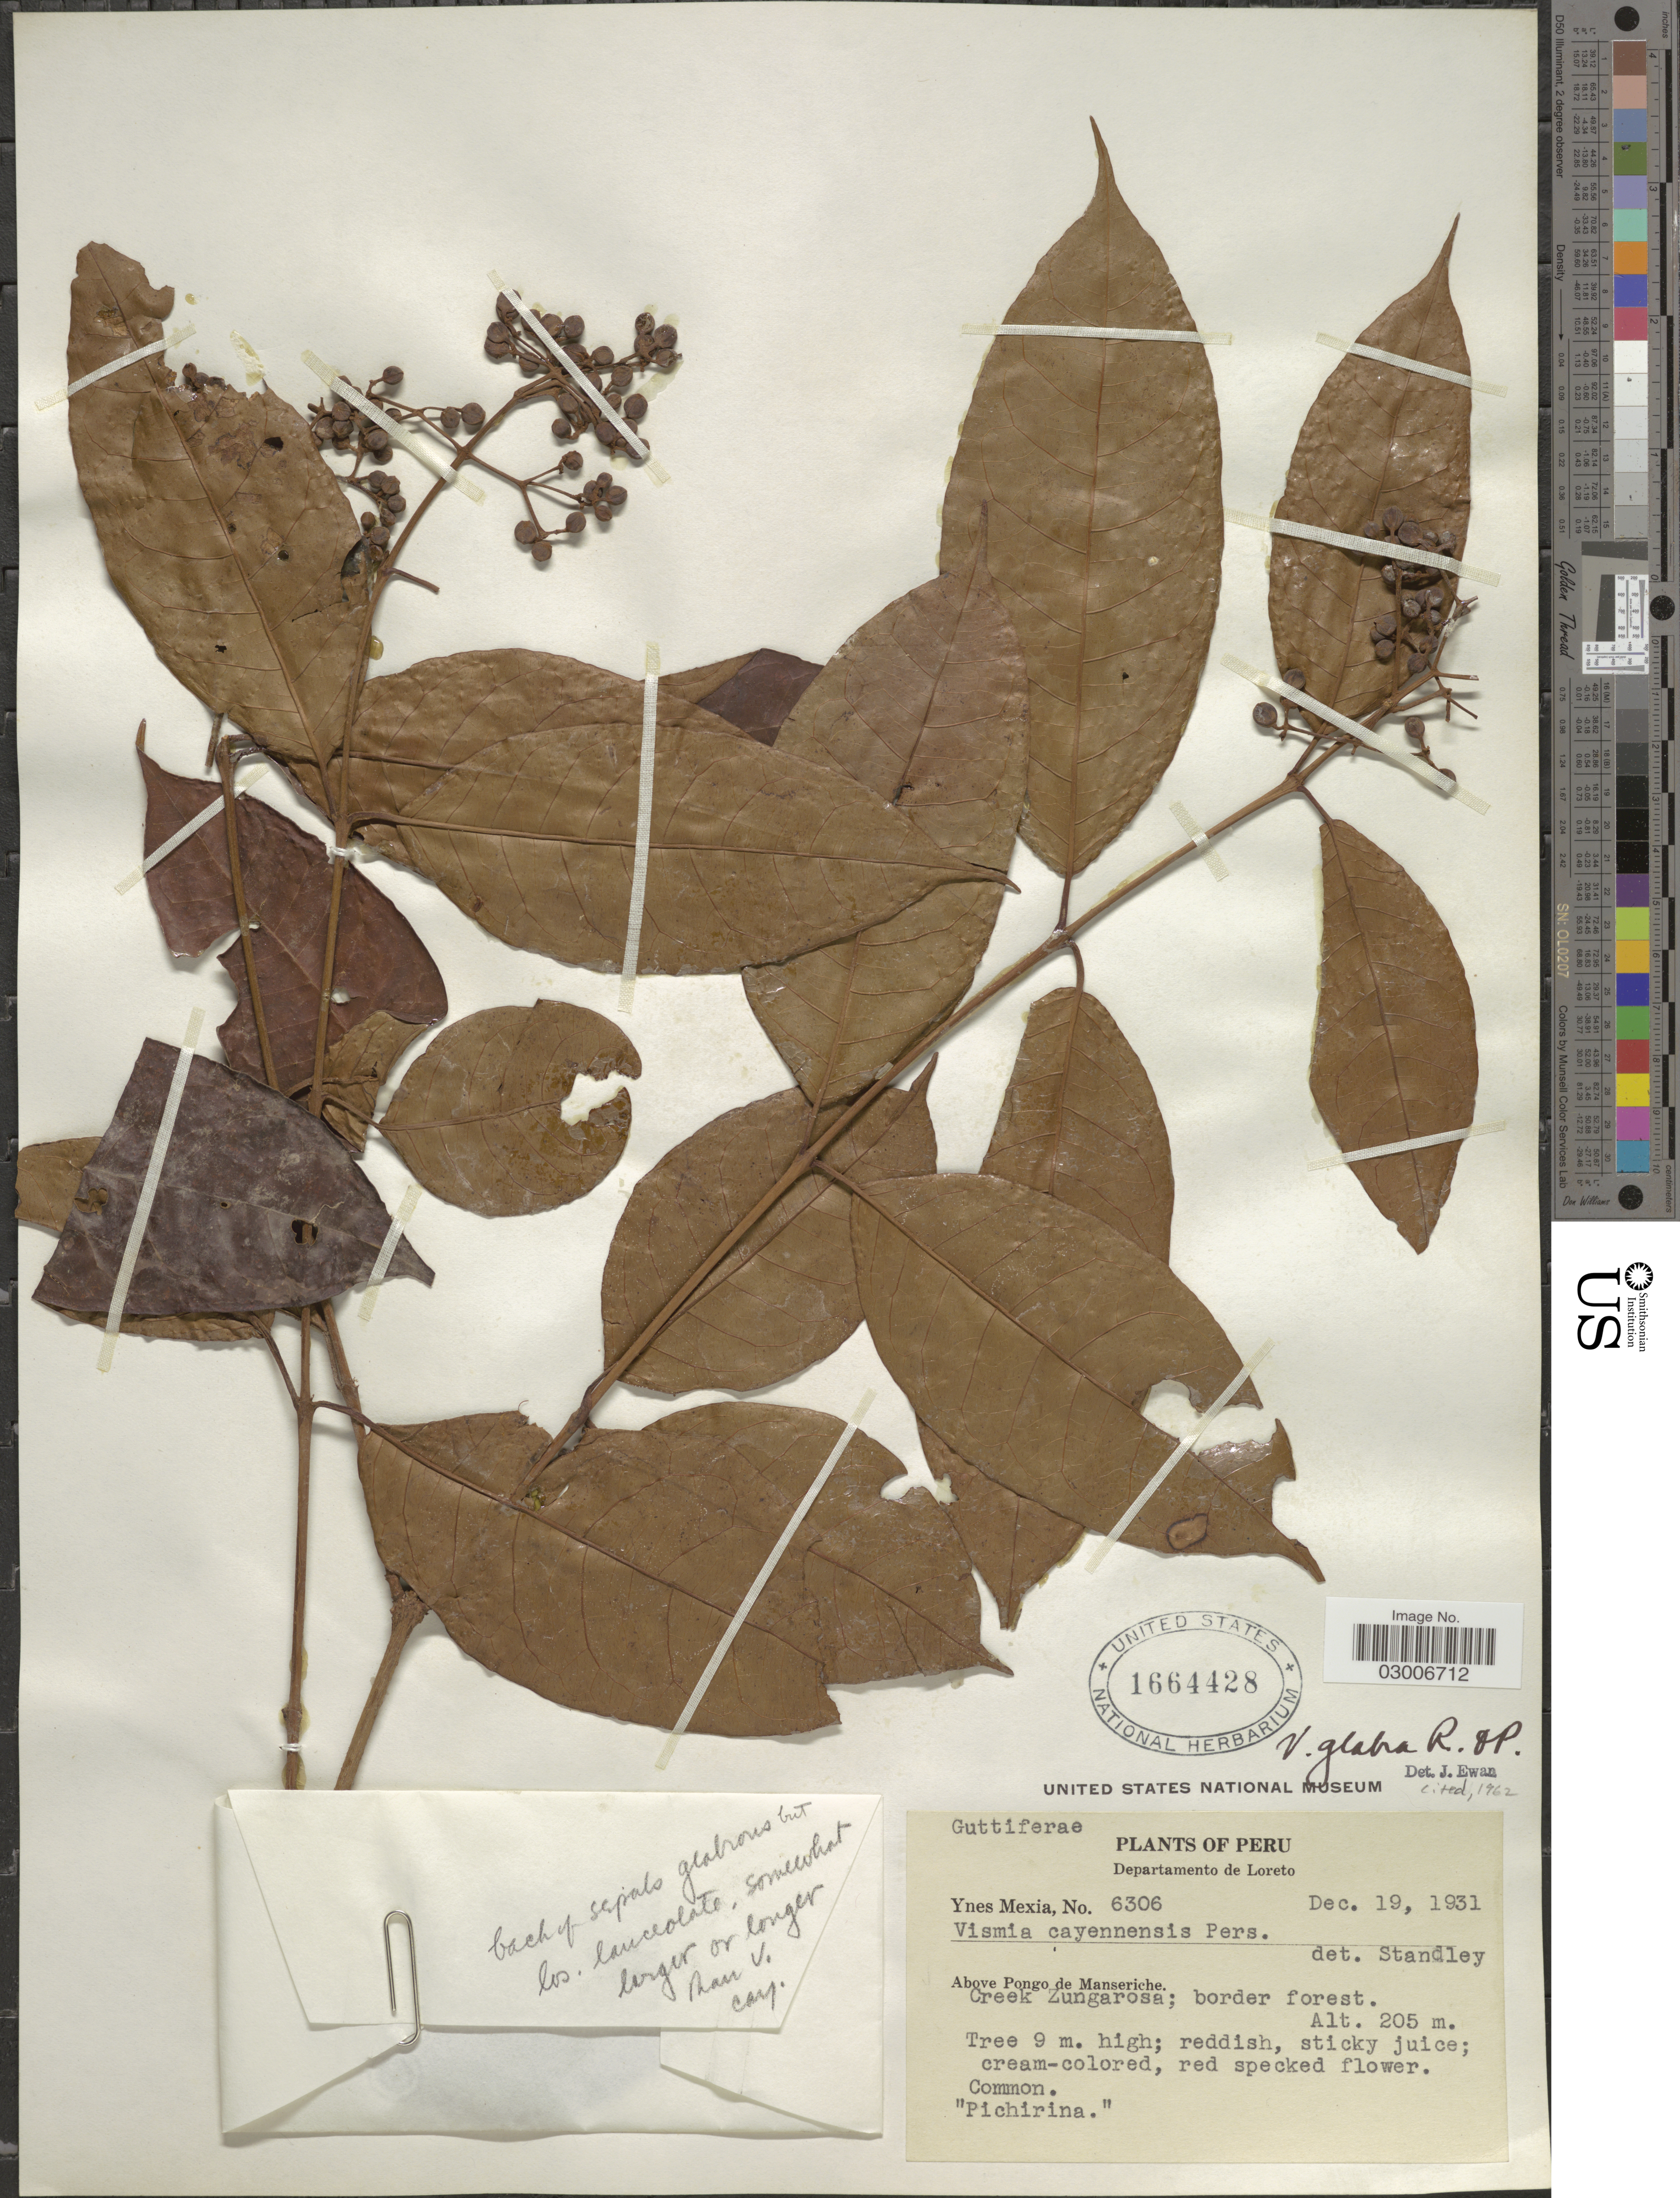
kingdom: Plantae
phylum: Tracheophyta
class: Magnoliopsida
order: Malpighiales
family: Hypericaceae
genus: Vismia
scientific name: Vismia glabra subsp. glabra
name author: Ruiz & Pav.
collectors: Y. Mexia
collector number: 6306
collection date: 1931-12-19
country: Peru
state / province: Loreto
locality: Departamento de Loreto, Above Pongo de Manseriche, Creek Zungarosa; border forest.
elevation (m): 205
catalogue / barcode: US 1664428